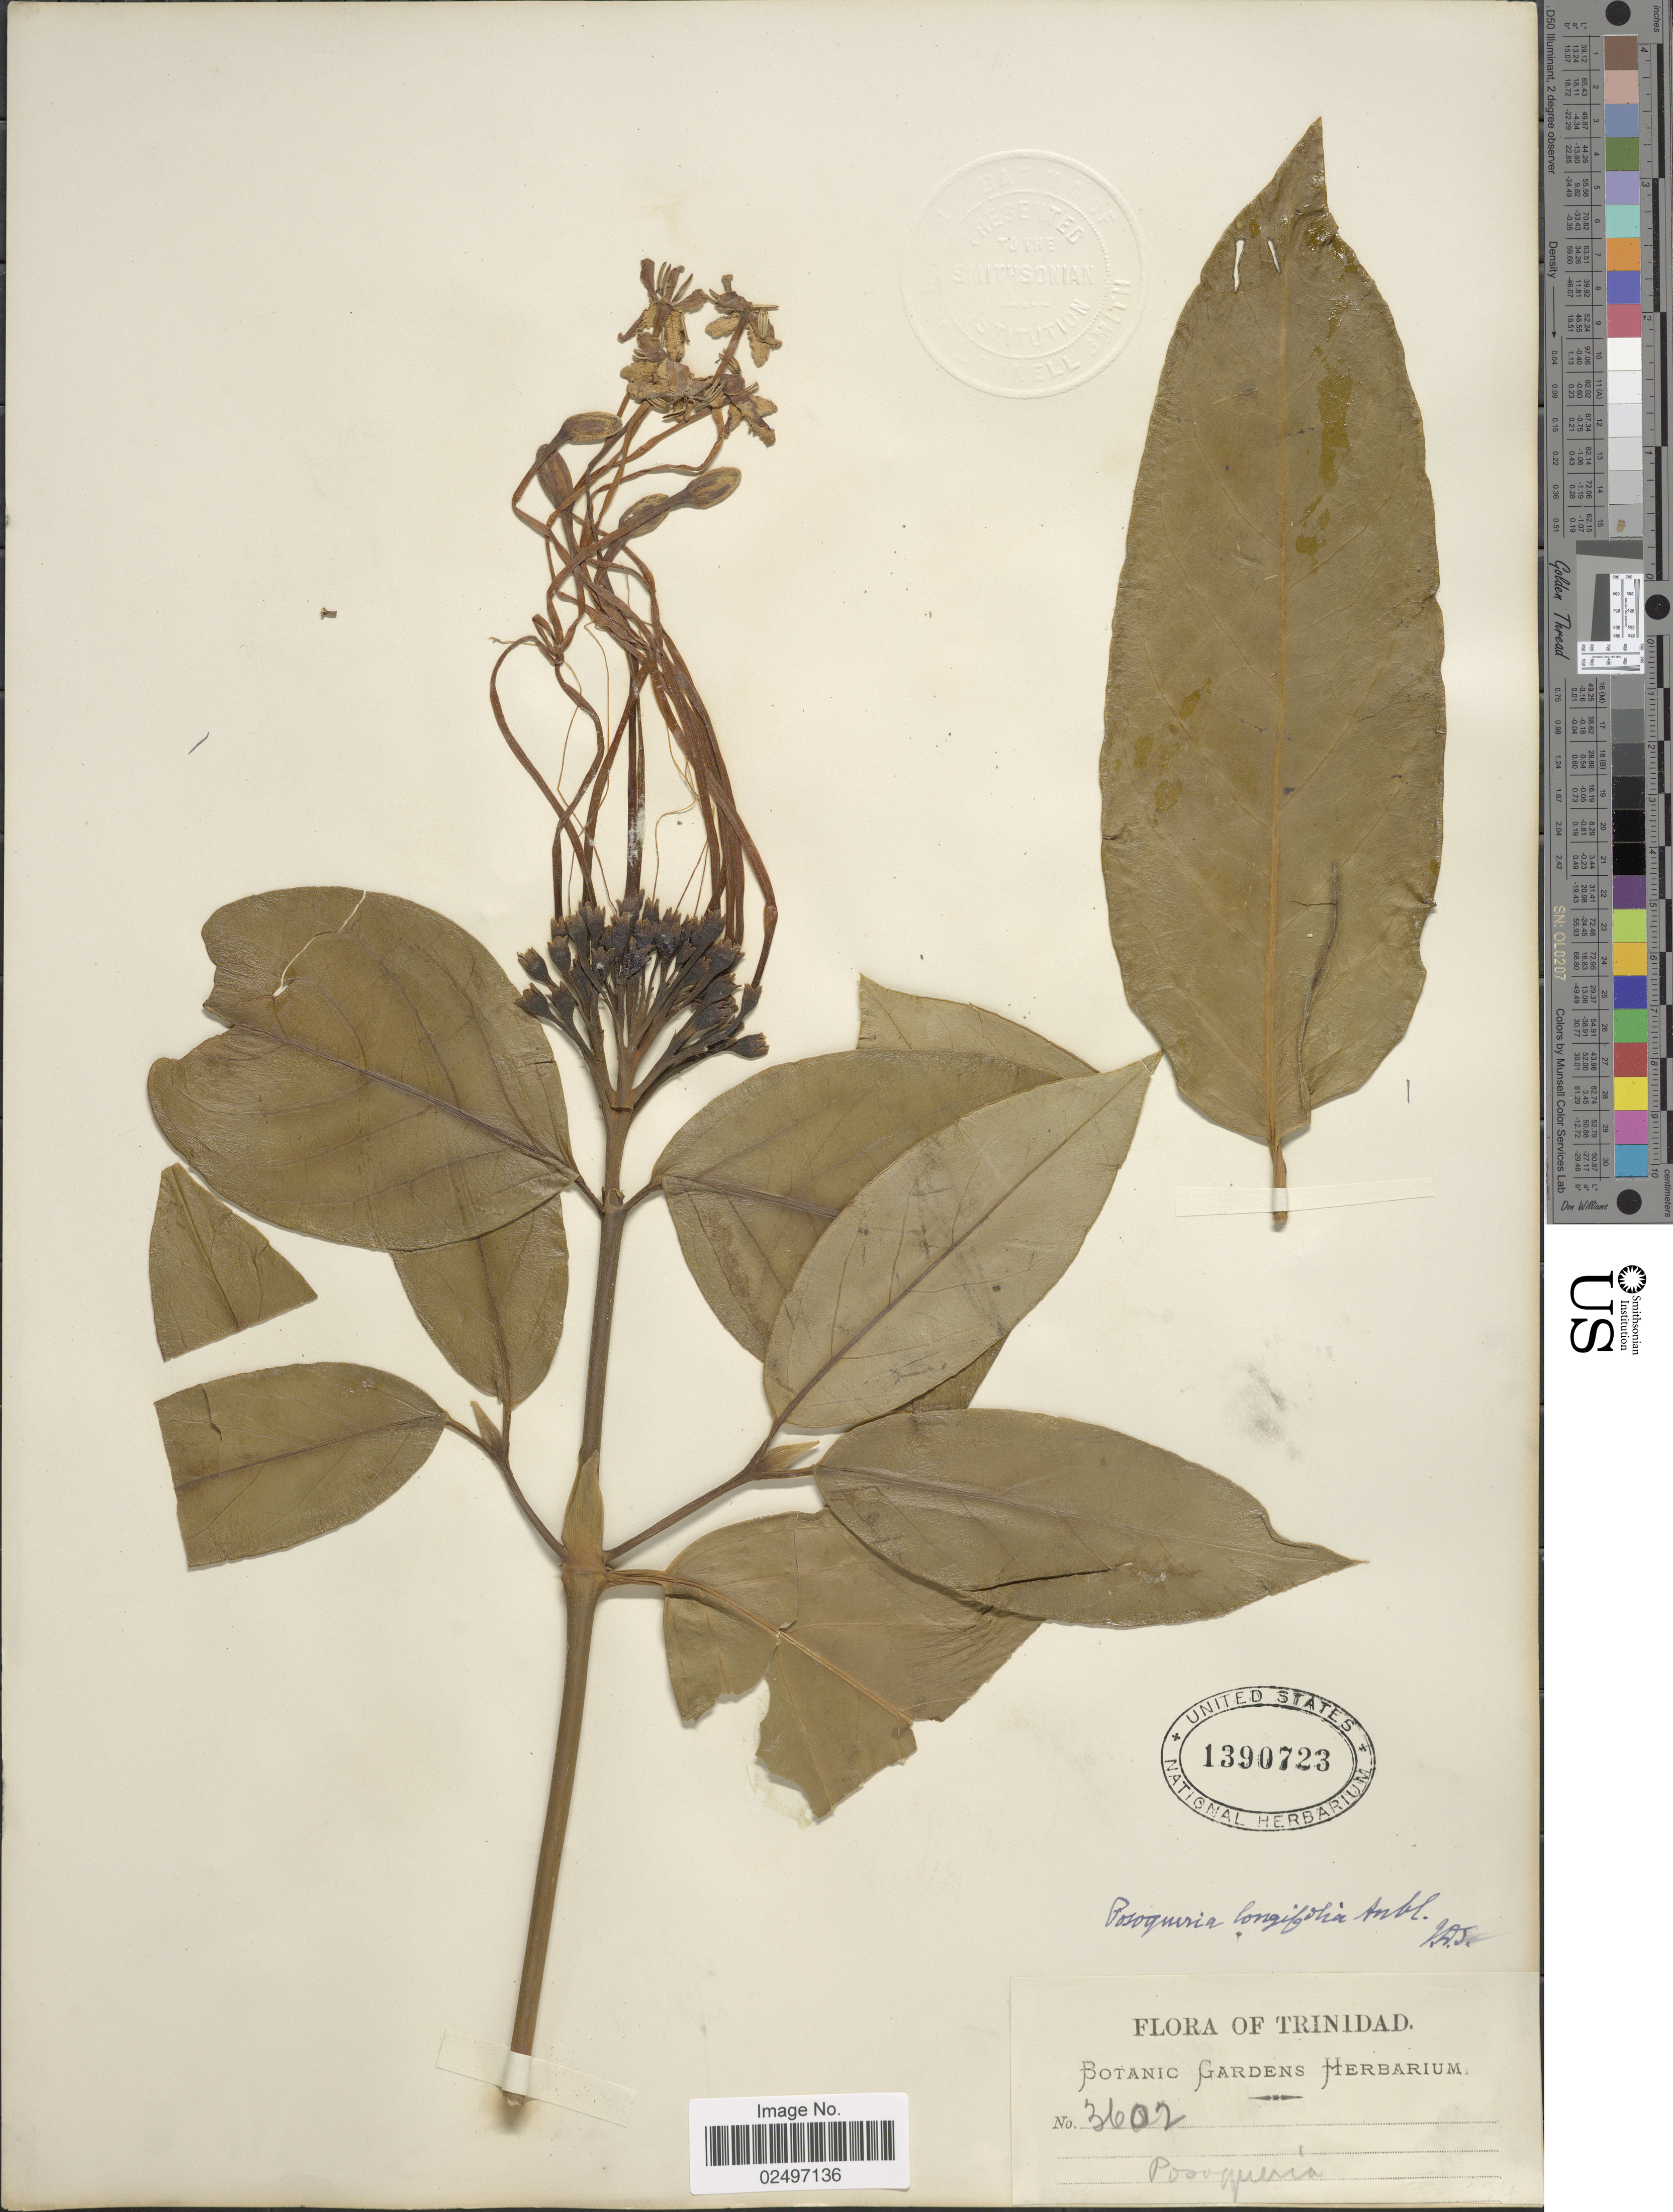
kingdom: Plantae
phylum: Tracheophyta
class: Magnoliopsida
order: Gentianales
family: Rubiaceae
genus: Posoqueria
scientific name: Posoqueria longiflora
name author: Aubl.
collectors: ex herb. Botanic Gardens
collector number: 3602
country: Trinidad and Tobago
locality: Trinidad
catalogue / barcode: US 1390723